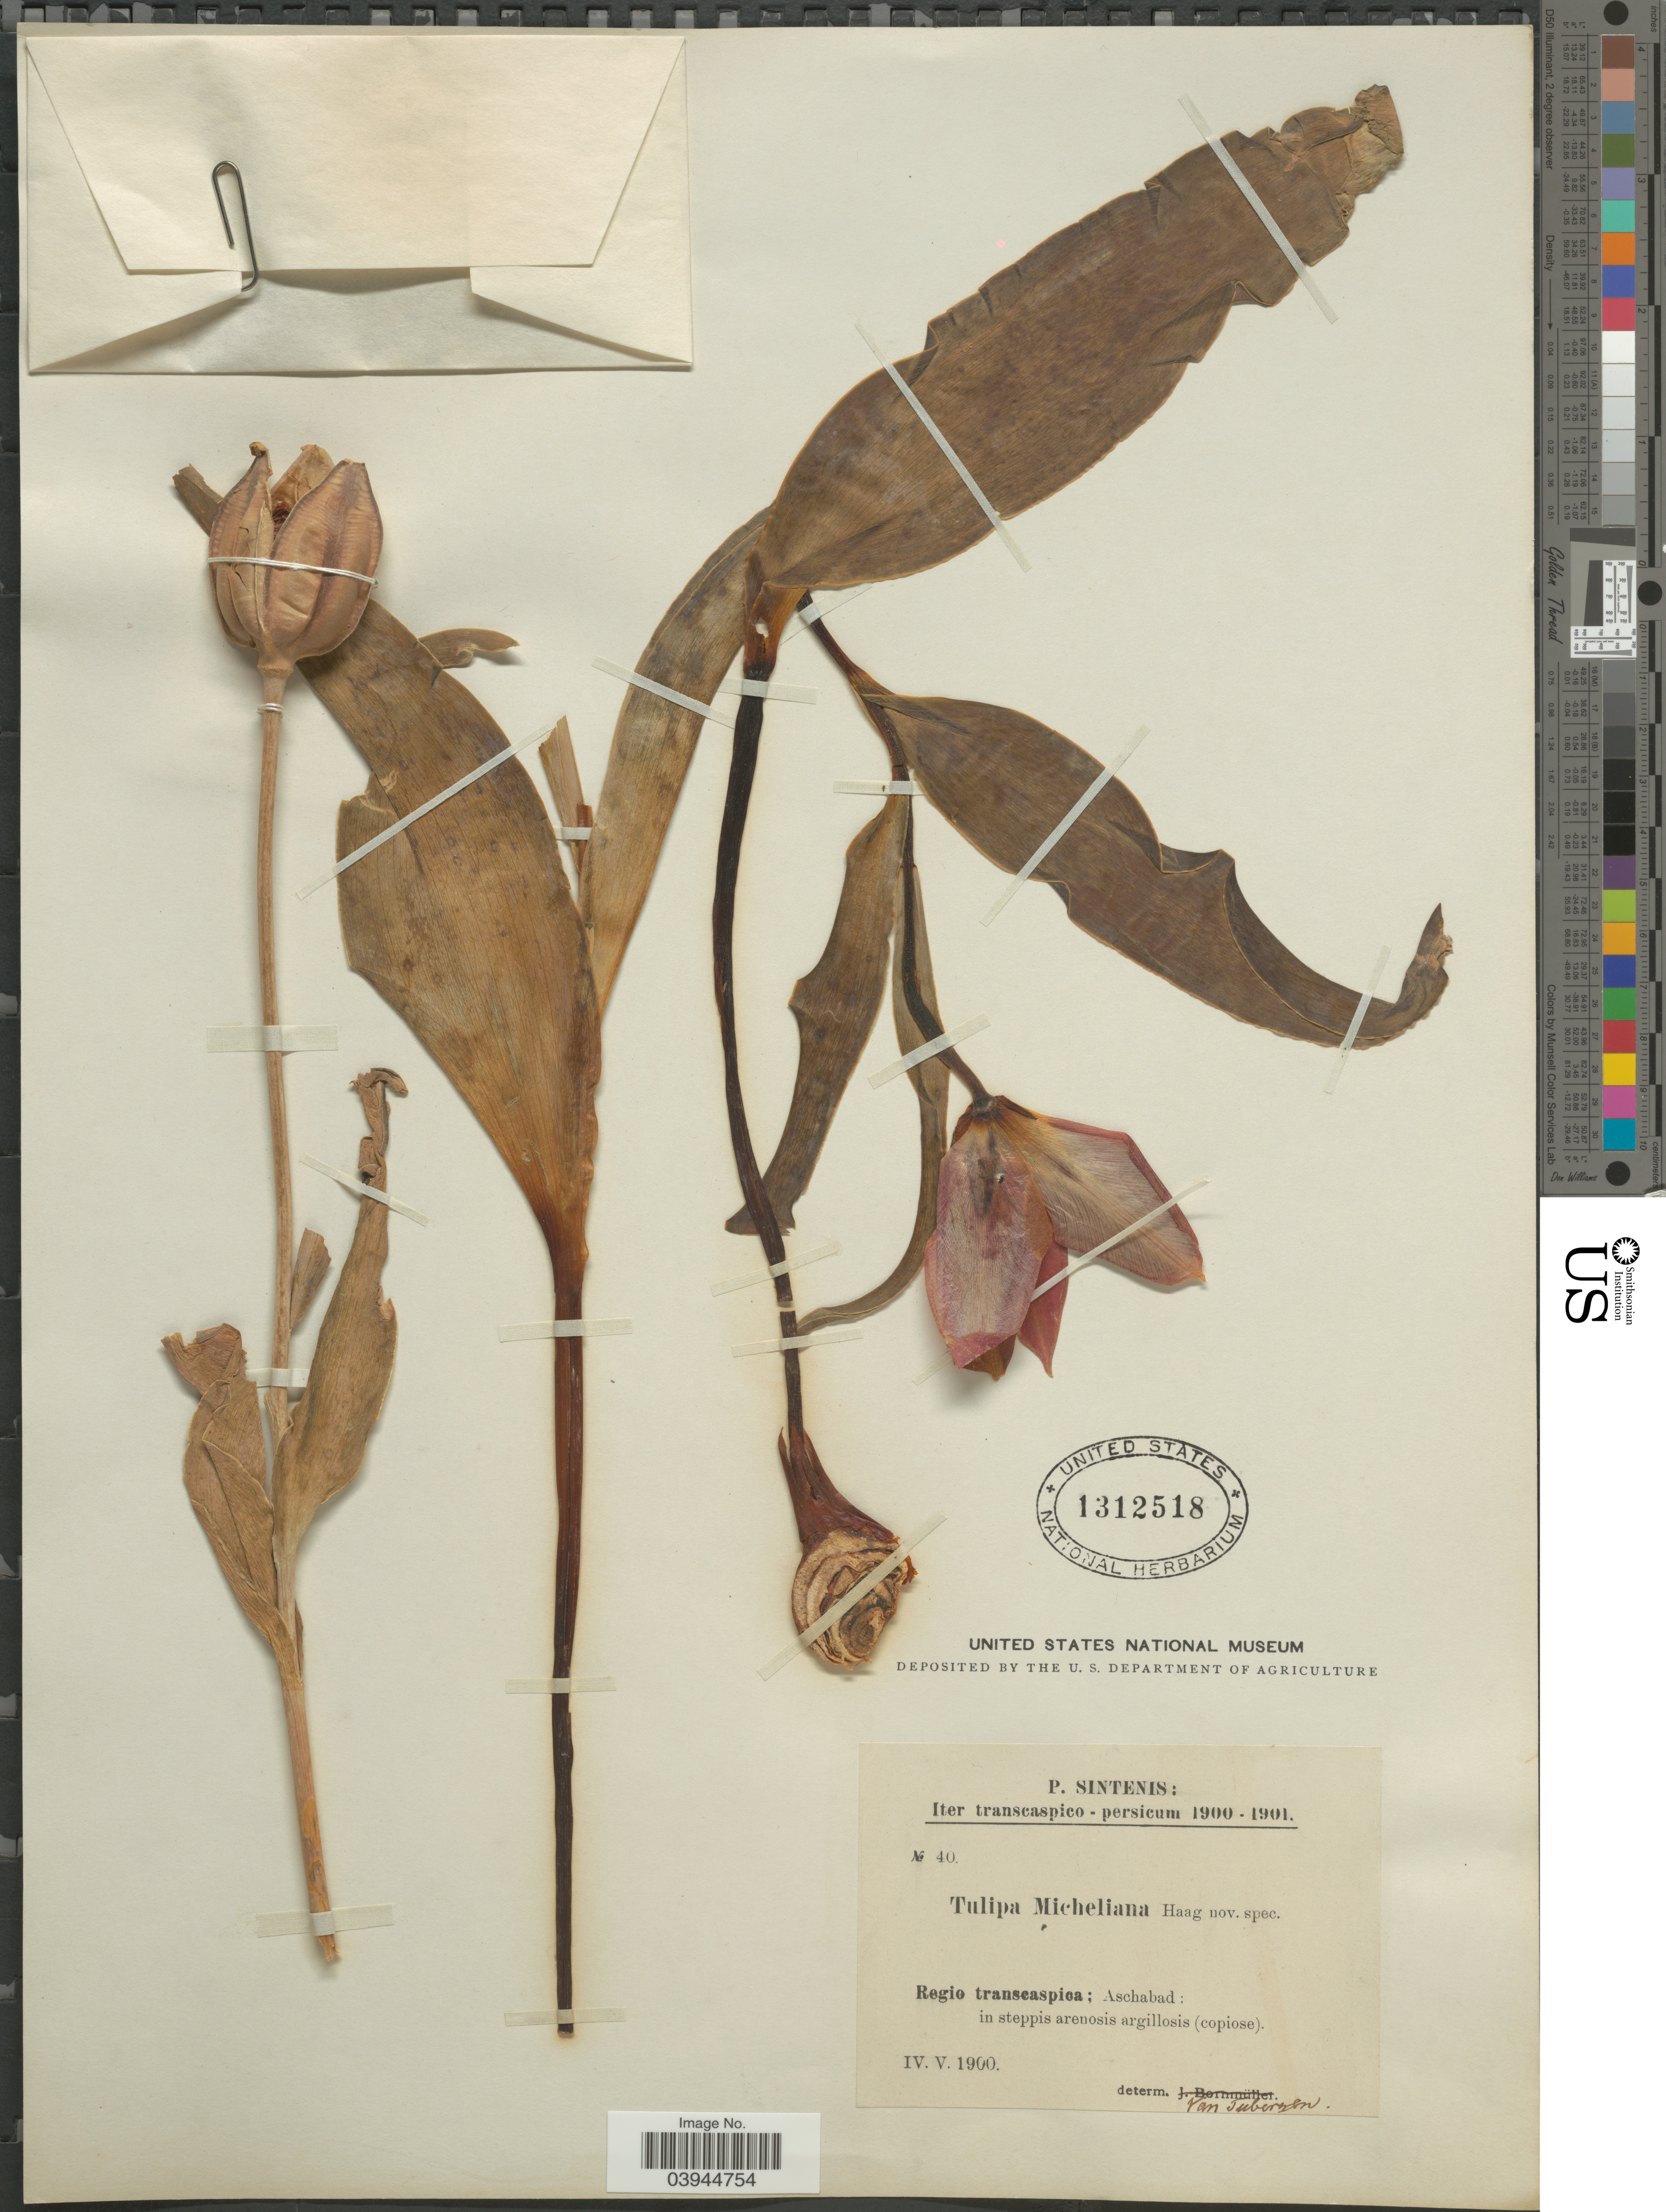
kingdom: Plantae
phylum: Tracheophyta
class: Liliopsida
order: Liliales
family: Liliaceae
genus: Tulipa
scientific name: Tulipa micheliana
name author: Hoog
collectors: P. Sintenis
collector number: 40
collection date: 1900-04/1900-05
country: Turkmenistan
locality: Transcaspico - persicum. Regio transcaspica; Aschabad: in steppis arenosis argillosis (copiose).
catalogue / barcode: US 1312518